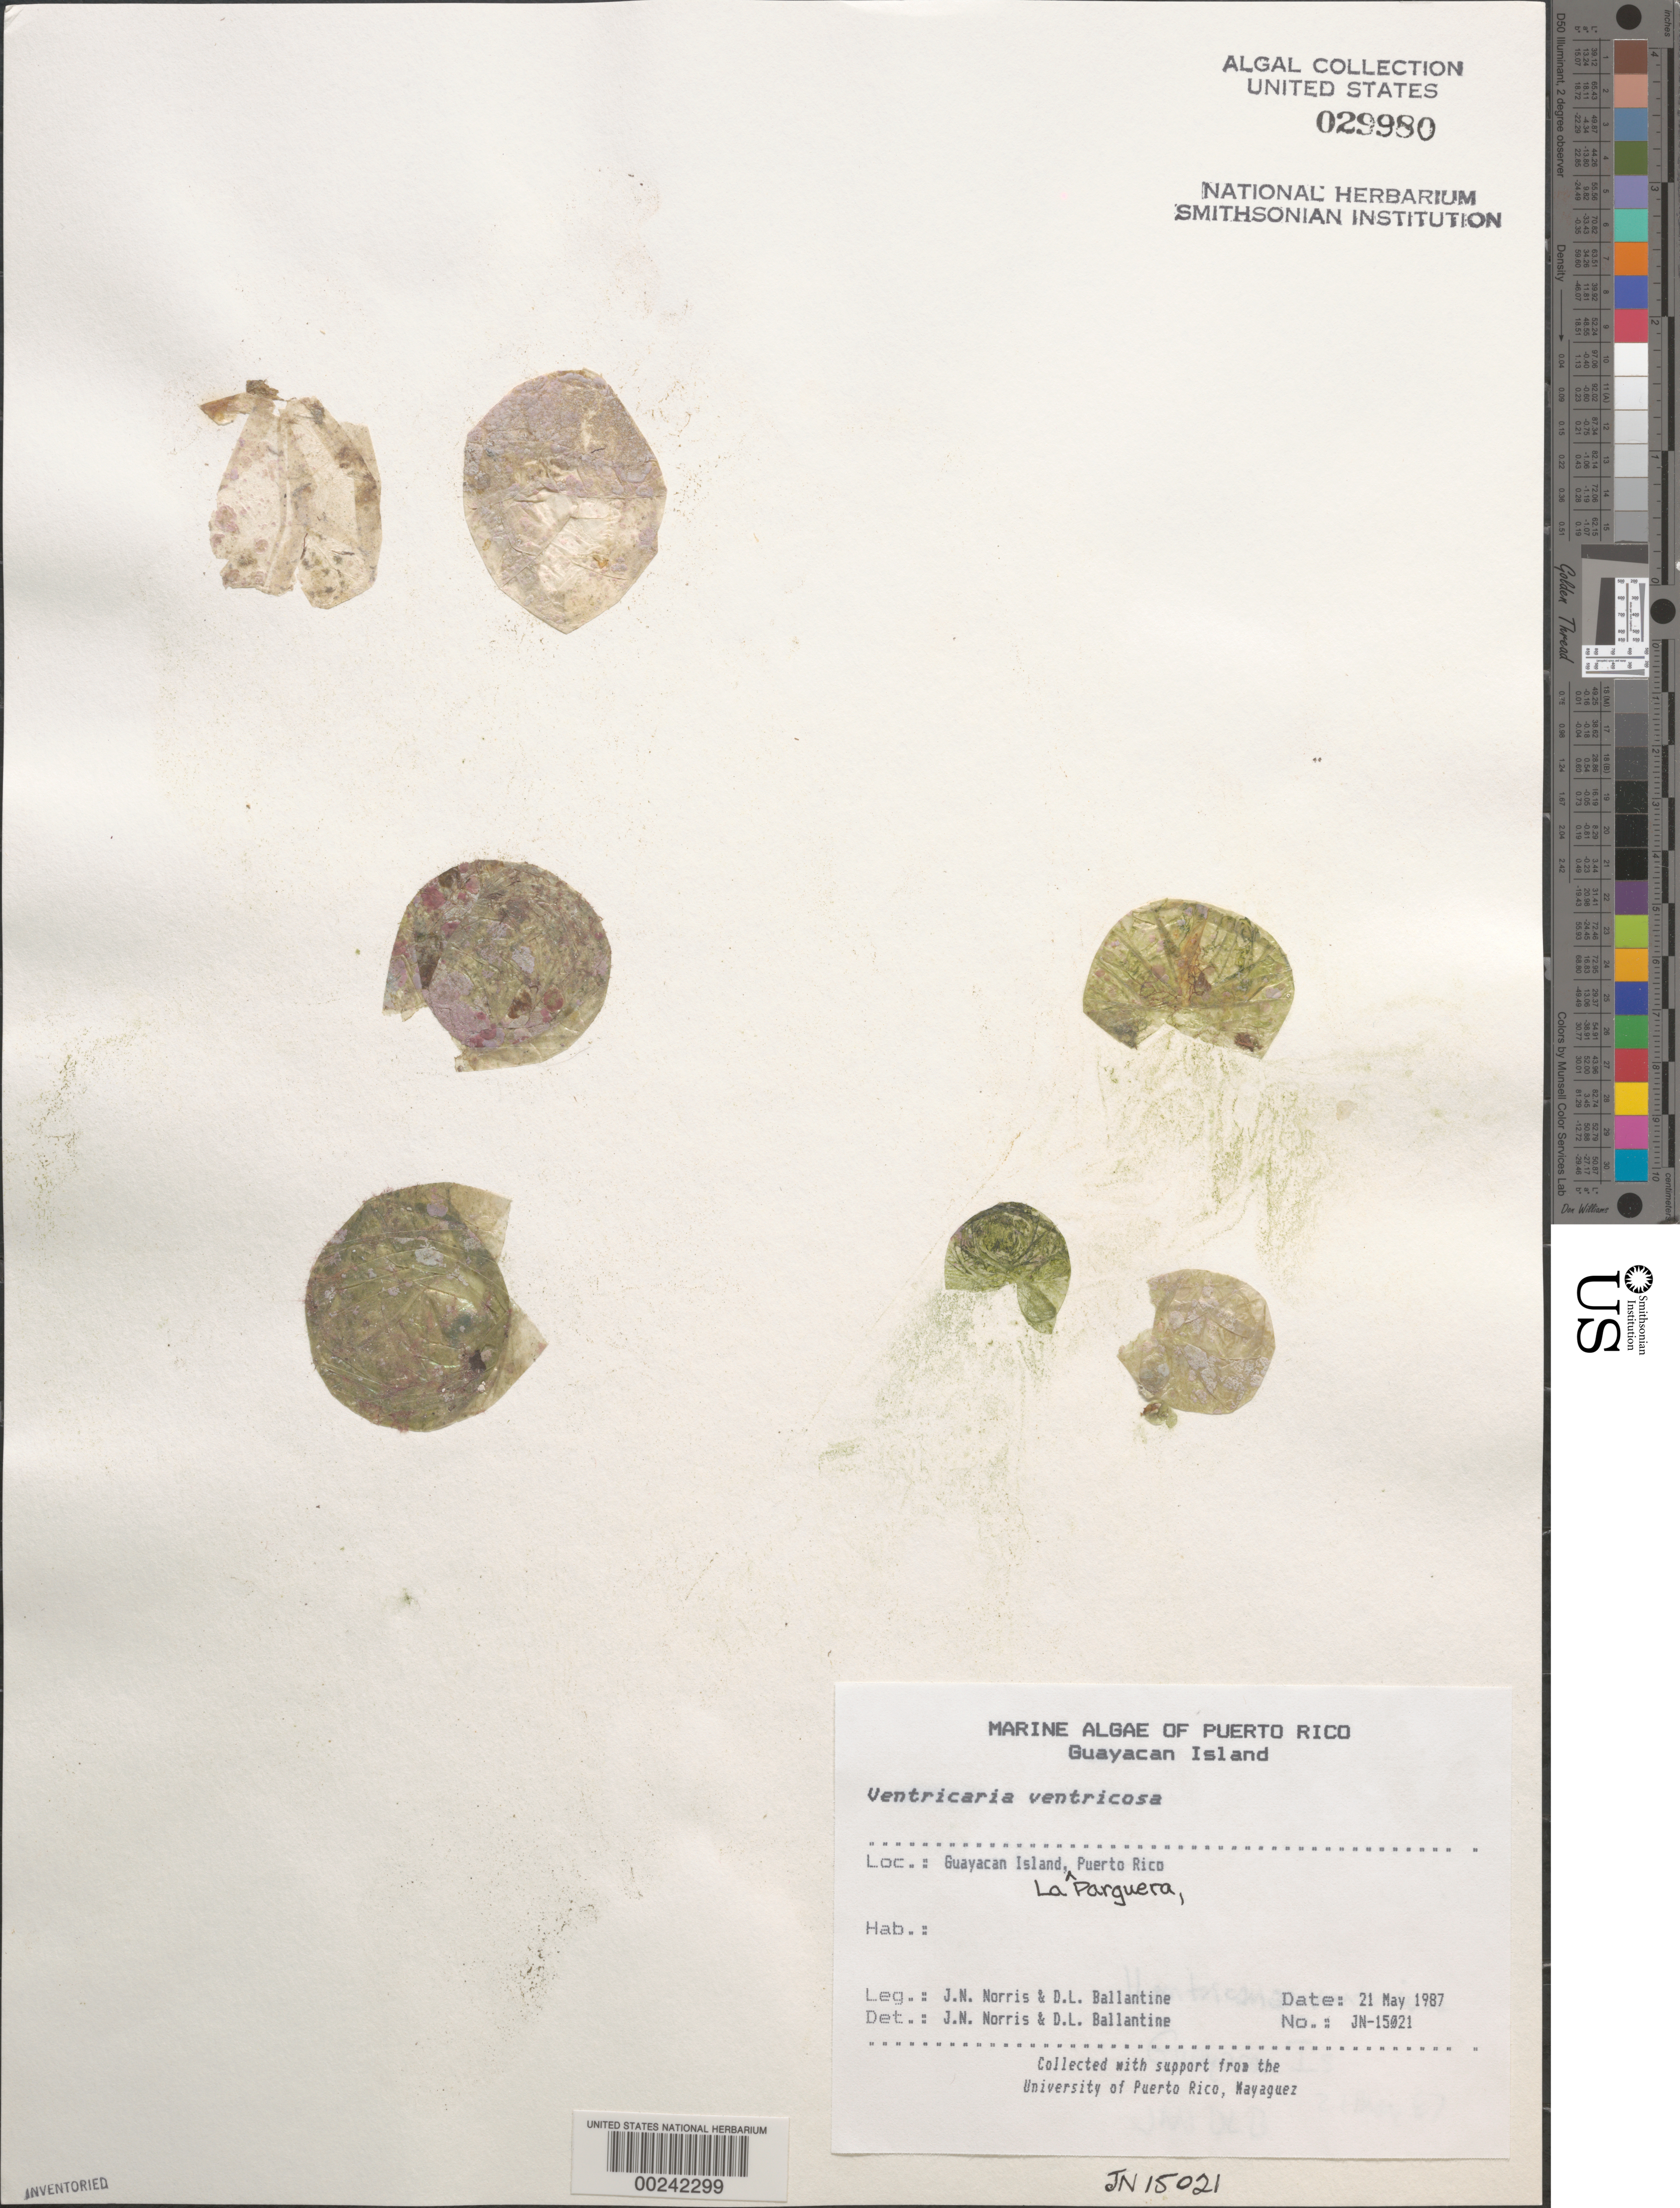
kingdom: Plantae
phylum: Chlorophyta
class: Ulvophyceae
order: Siphonocladales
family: Valoniaceae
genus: Valonia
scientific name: Valonia ventricosa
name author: J. Agardh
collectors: J. N. Norris & D.L. Ballantine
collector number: JN-15021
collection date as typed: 21 May 1987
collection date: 1987-05-21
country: Puerto Rico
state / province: Lajas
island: Guayacan Island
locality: La Parguera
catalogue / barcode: US 29980